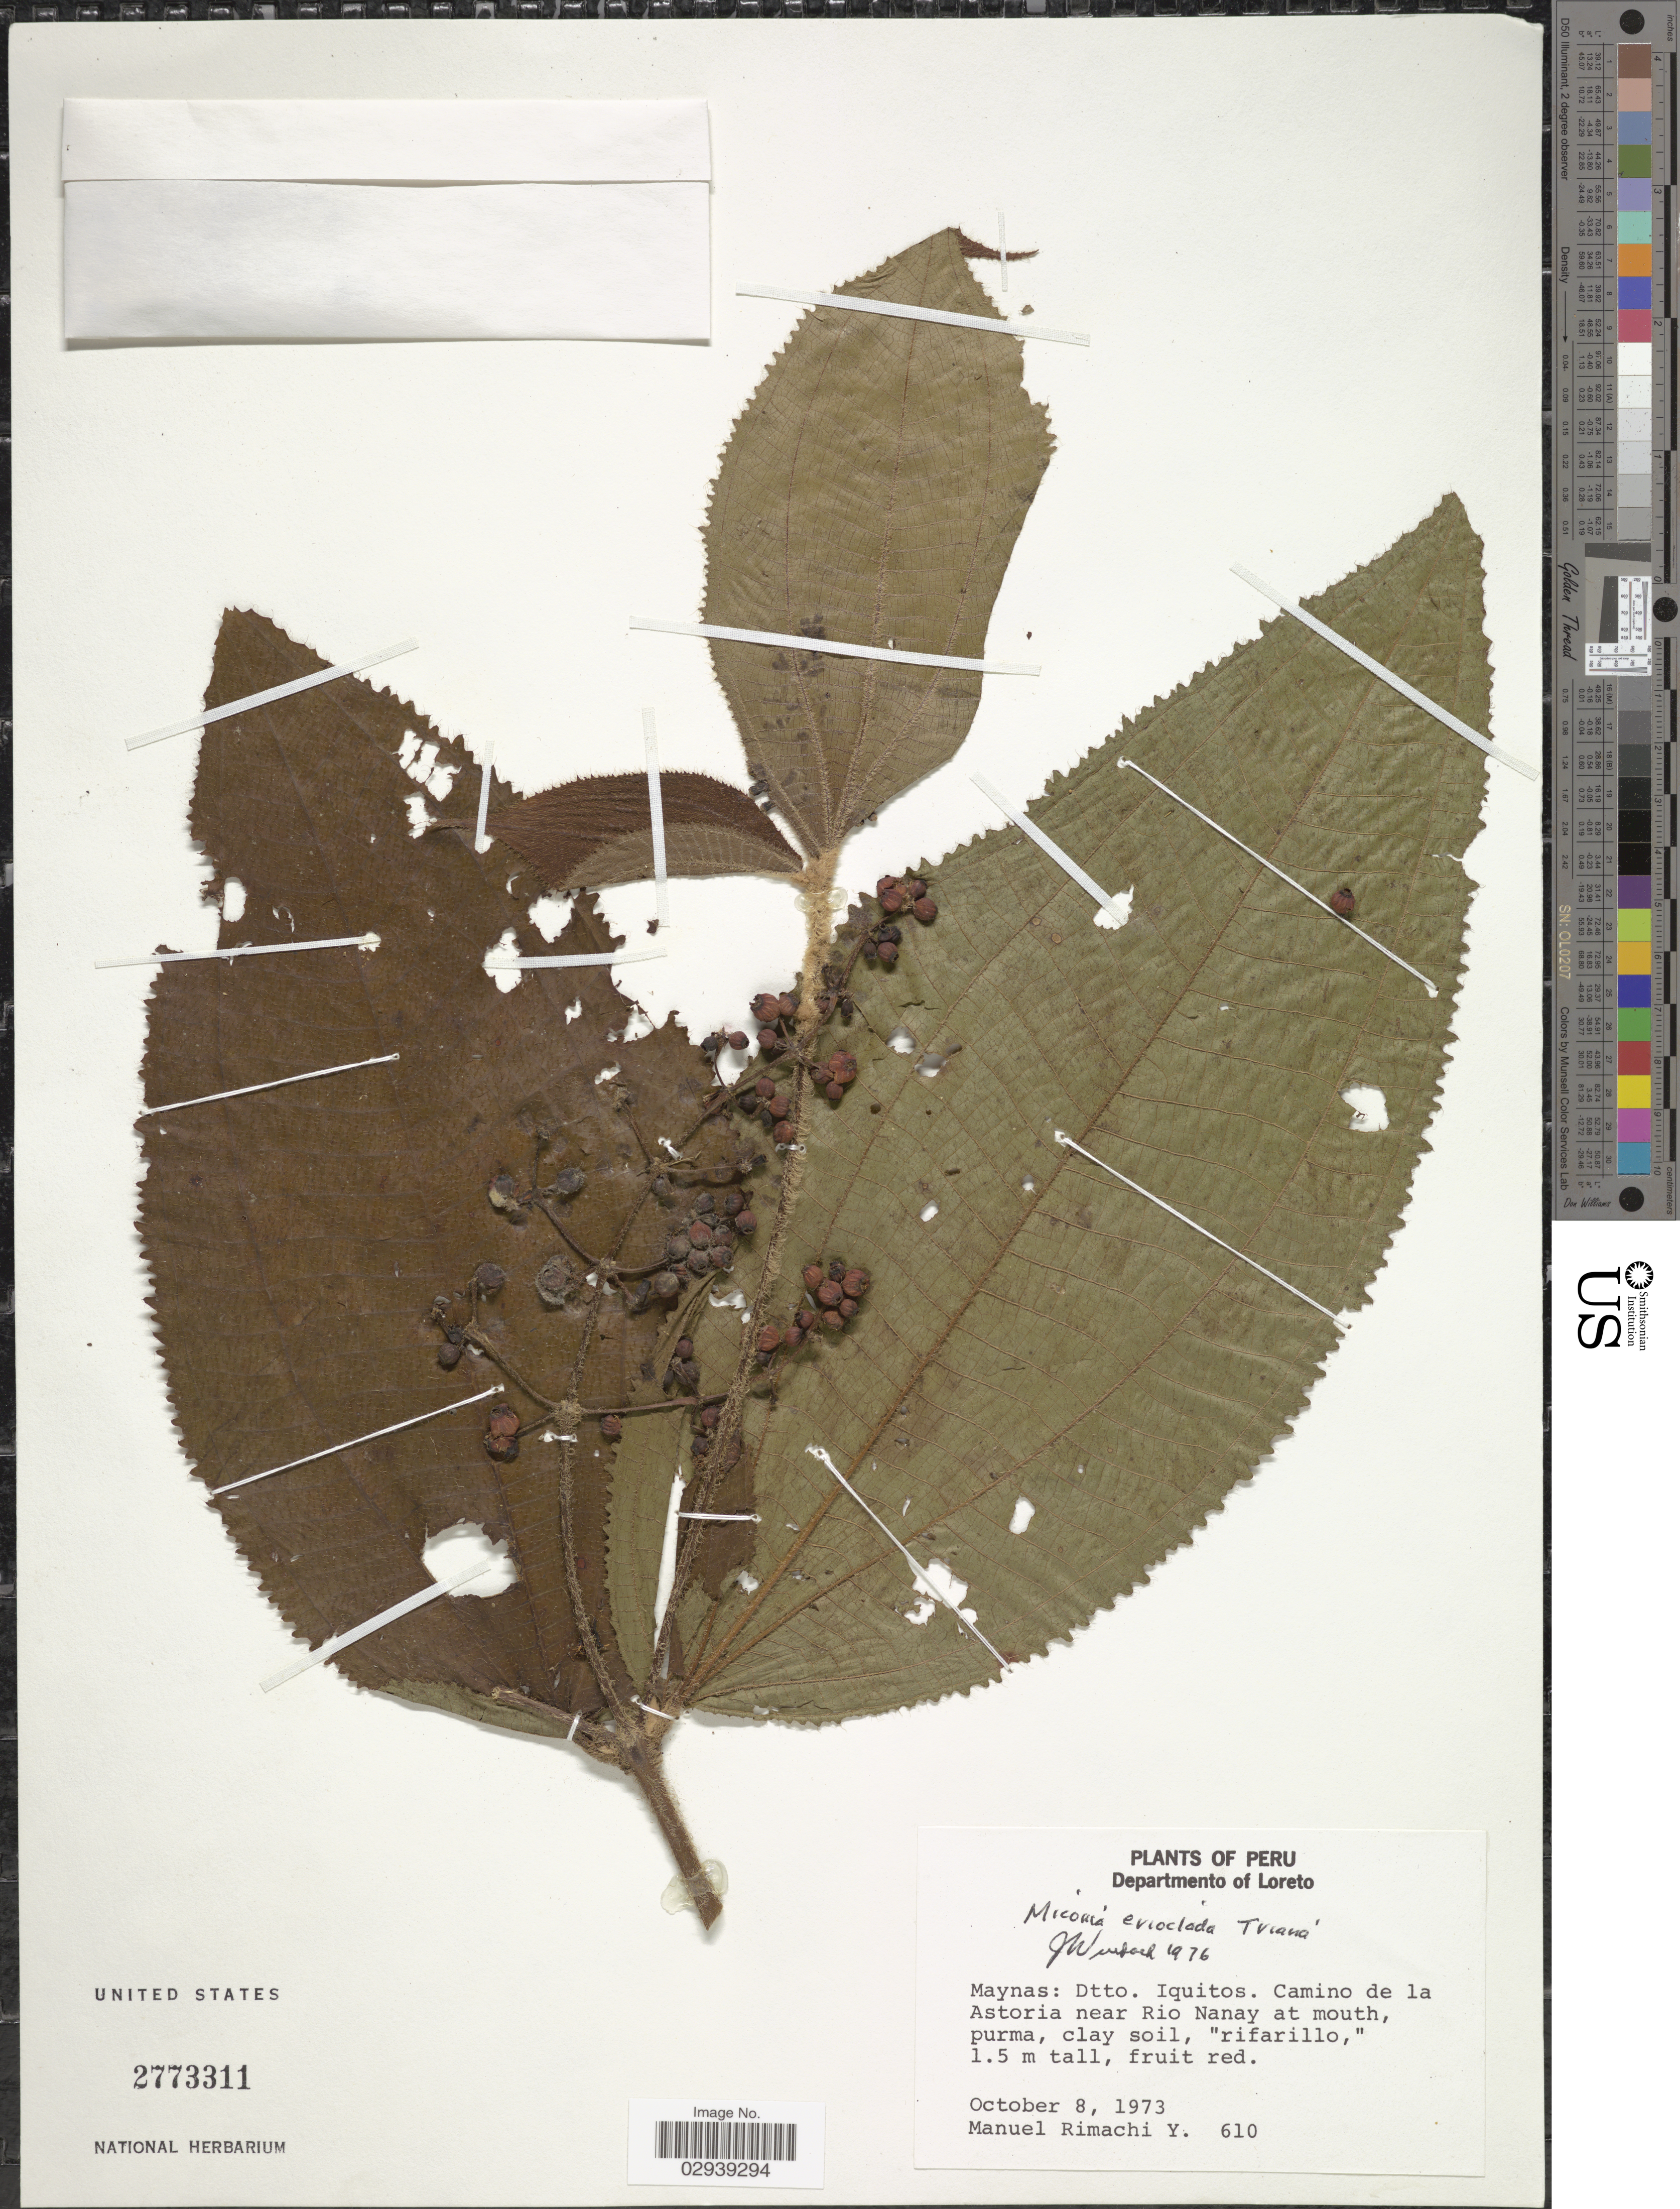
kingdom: Plantae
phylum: Tracheophyta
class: Magnoliopsida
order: Myrtales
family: Melastomataceae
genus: Miconia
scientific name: Miconia erioclada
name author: Triana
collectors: M. Rimachi Y.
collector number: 610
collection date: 1973-10-08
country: Peru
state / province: Loreto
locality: Departmento of Loreto. Maynas: Dtto. Iquitos. Camino de la Astoria near Rio Nanay at mouth.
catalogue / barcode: US 2773311